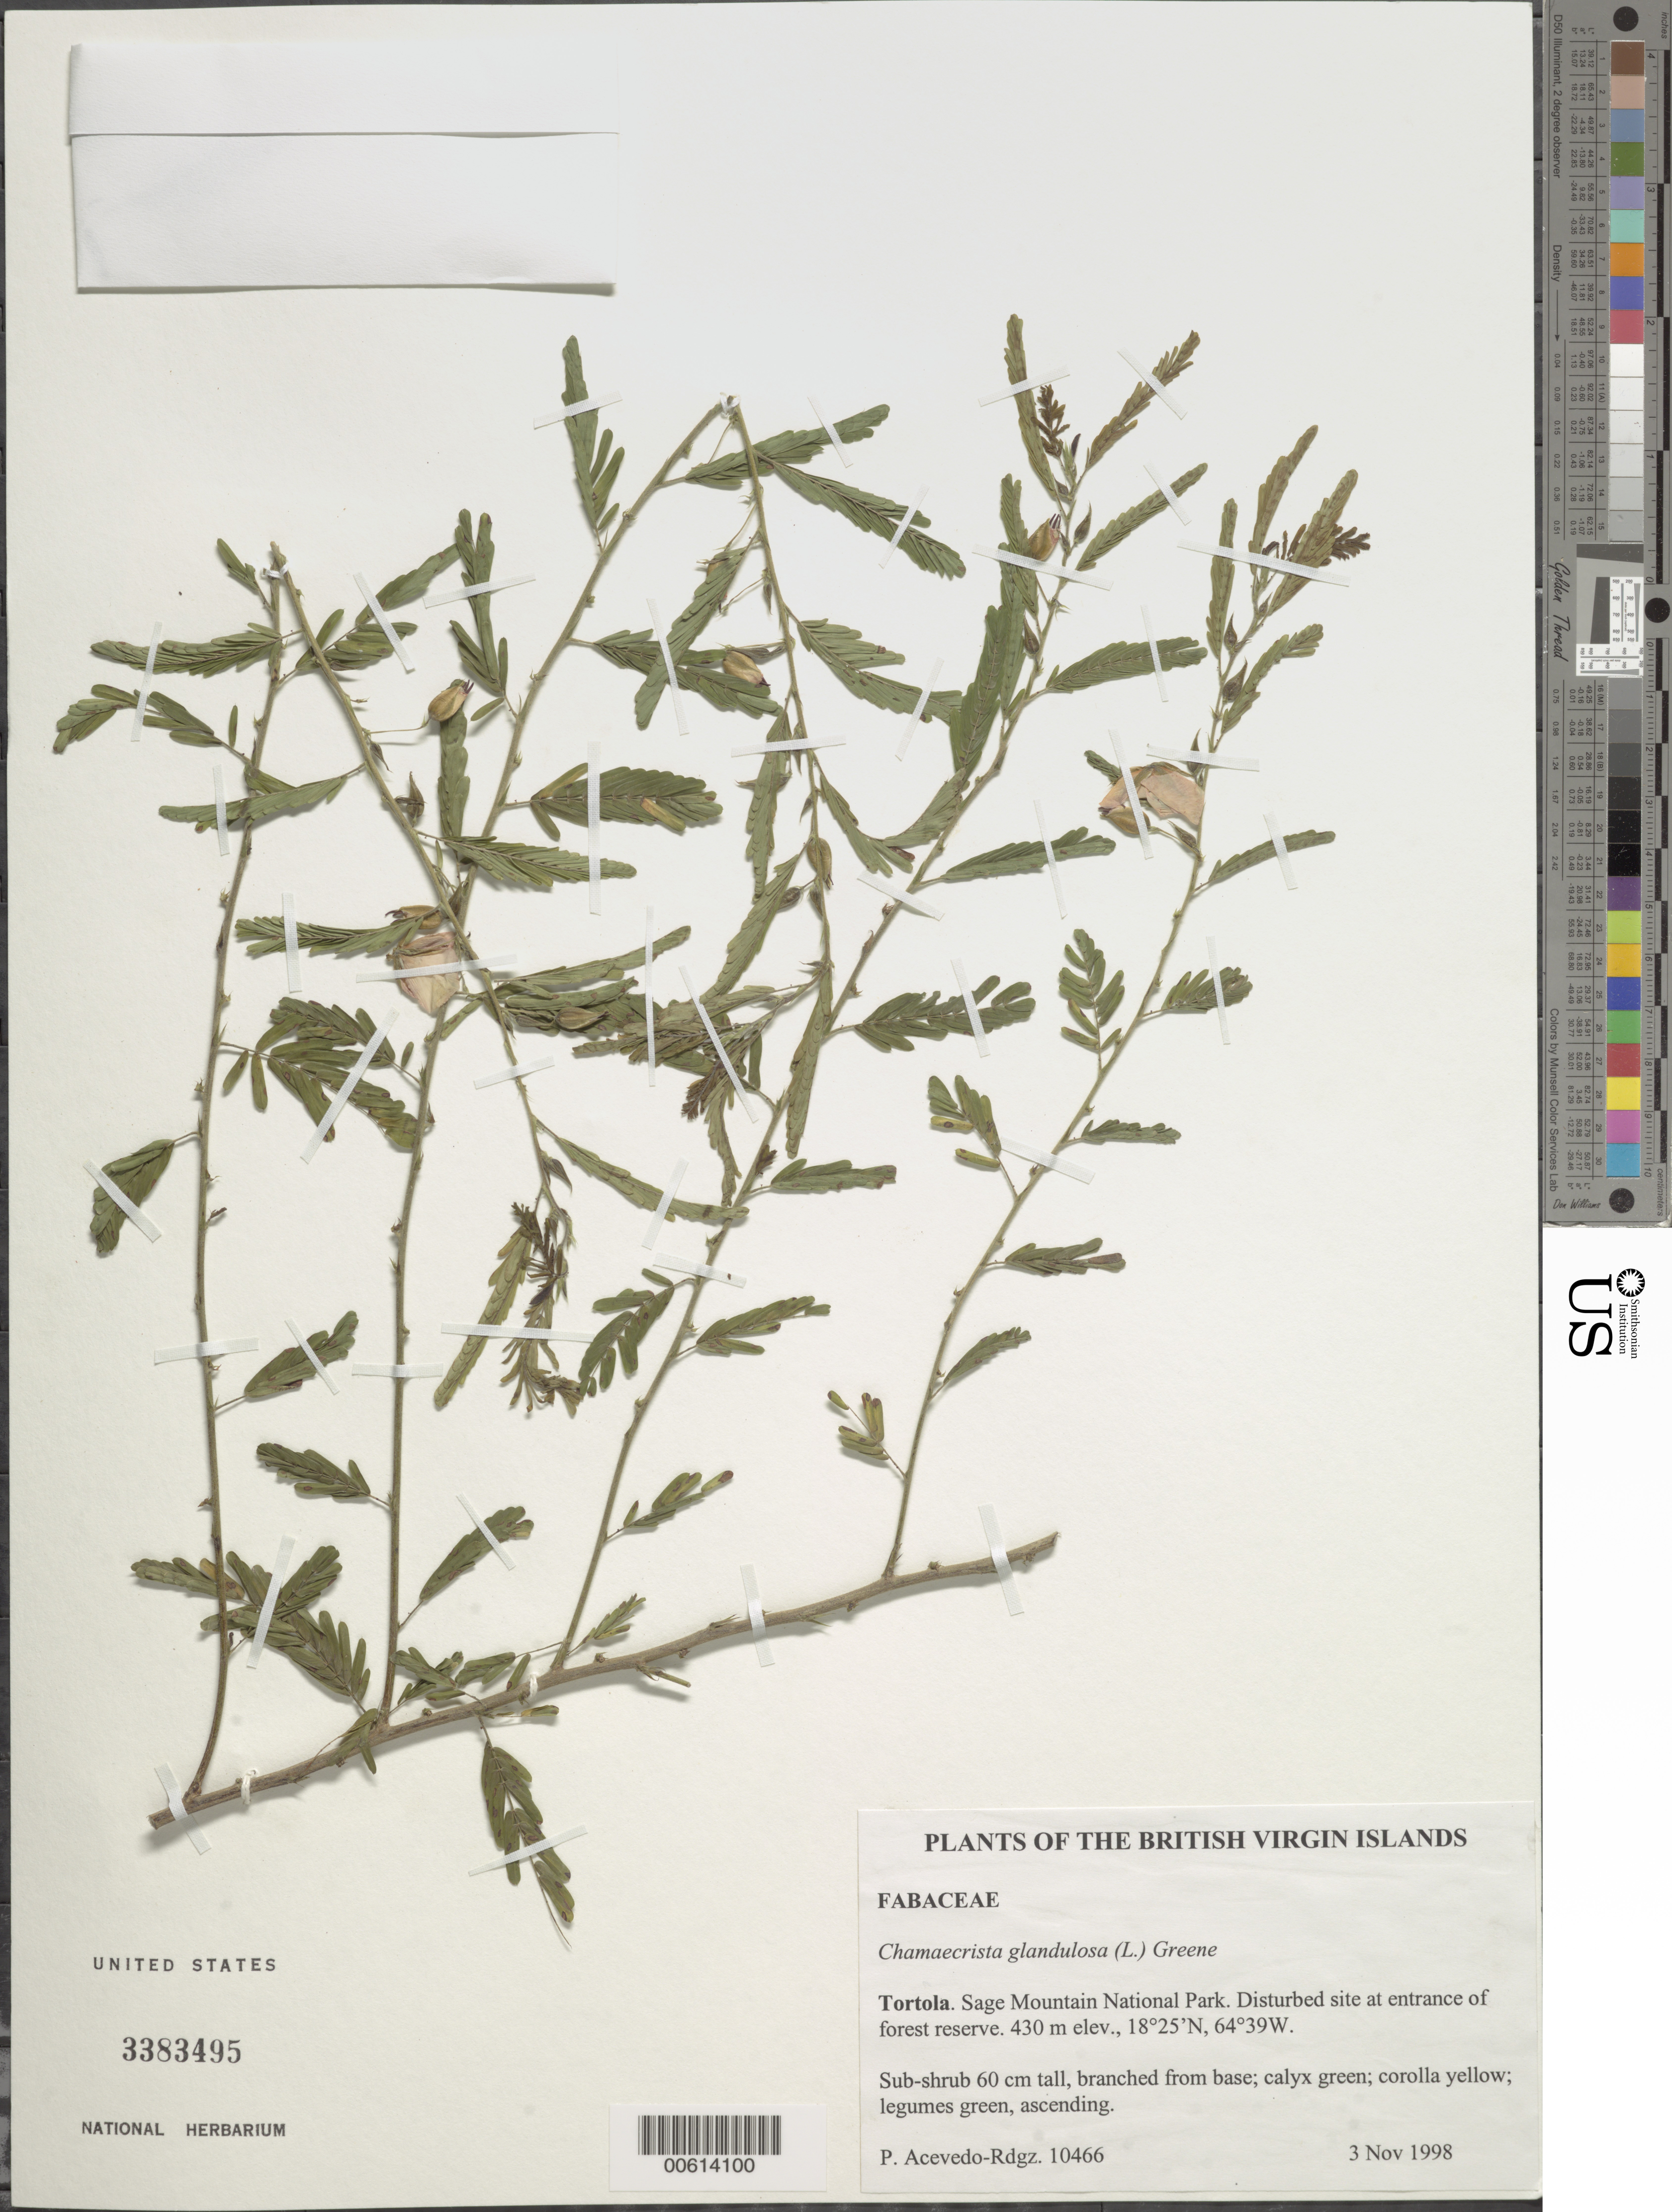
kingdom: Plantae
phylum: Tracheophyta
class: Magnoliopsida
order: Fabales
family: Fabaceae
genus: Chamaecrista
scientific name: Chamaecrista glandulosa var. glandulosa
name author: (L.) Greene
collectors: P. Acevedo-Rodr.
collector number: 10466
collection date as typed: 03 Nov 1998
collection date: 1998-11-03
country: British Virgin Islands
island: Tortola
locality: Sage Mountain National Park. Disturbed forest site at entrance of forest reserve.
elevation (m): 430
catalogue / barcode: US 3383495